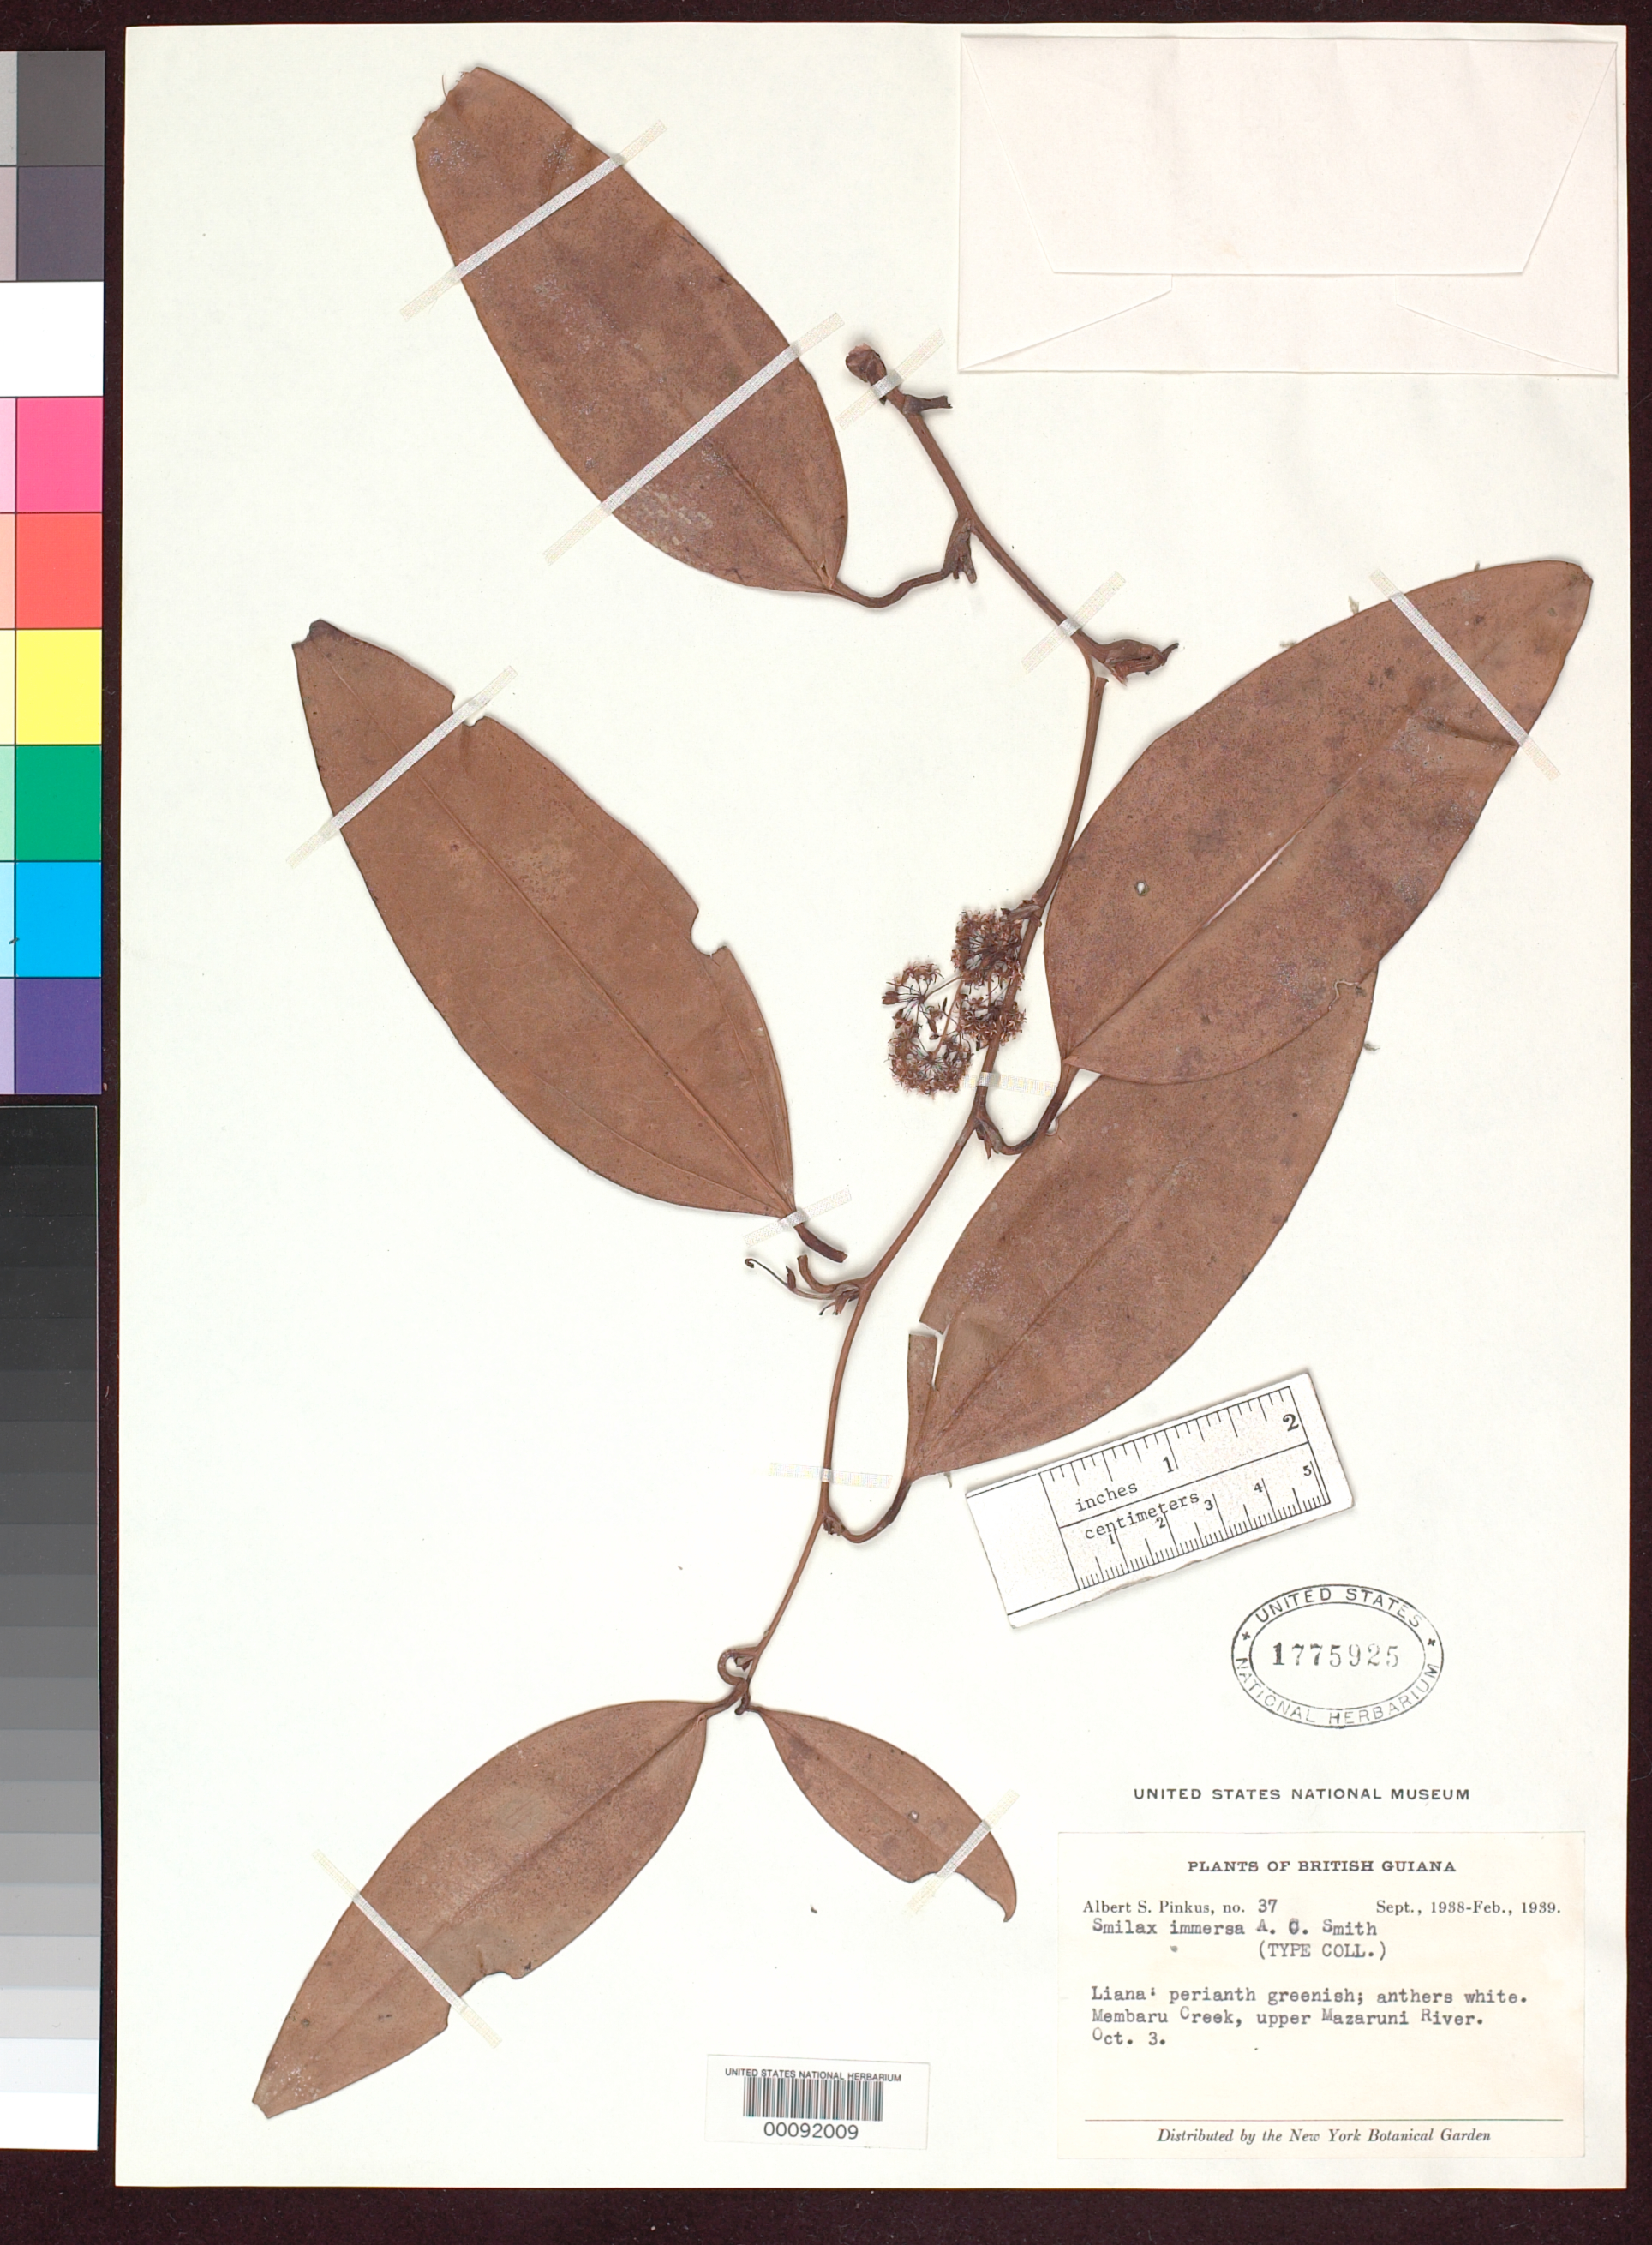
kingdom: Plantae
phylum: Tracheophyta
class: Liliopsida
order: Liliales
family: Smilacaceae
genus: Smilax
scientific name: Smilax immersa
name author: A.C. Sm.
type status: Isotype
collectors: A. Pinkus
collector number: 37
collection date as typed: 03 Oct 1938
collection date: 1938-10-03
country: Guyana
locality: Membaru Creek, upper Mazaruni River.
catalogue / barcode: US 1775925